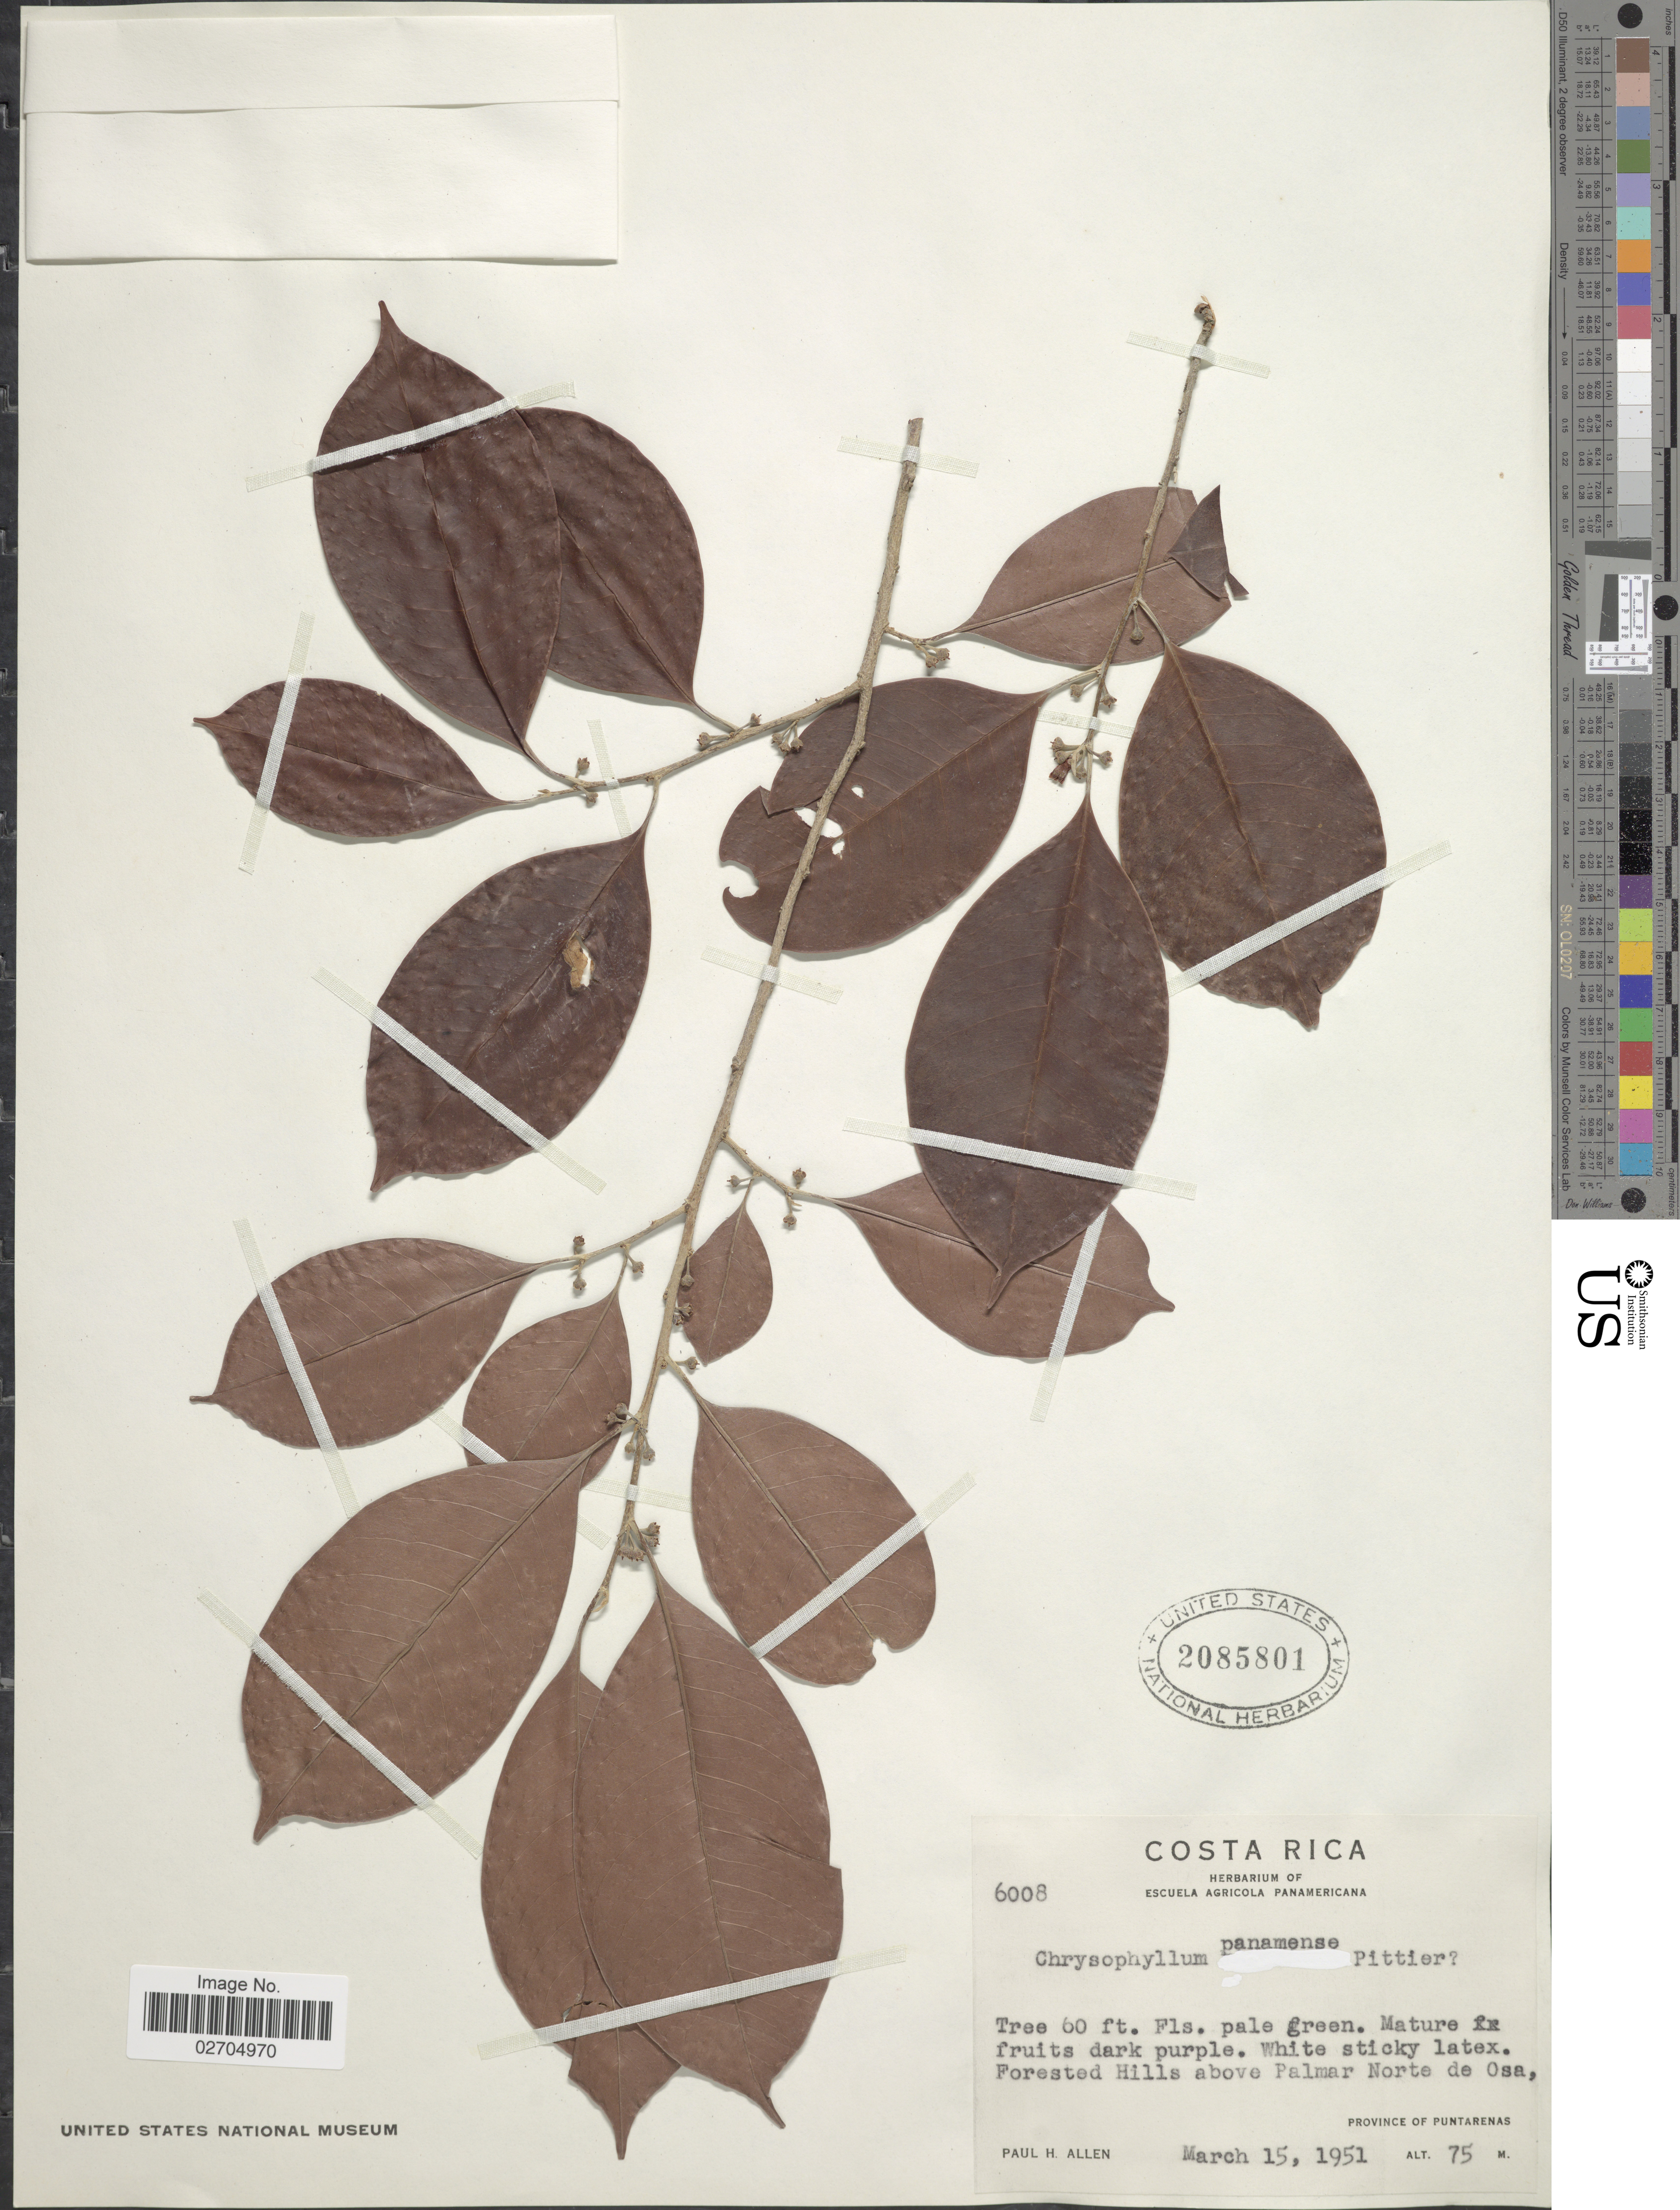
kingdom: Plantae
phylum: Tracheophyta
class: Magnoliopsida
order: Ericales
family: Sapotaceae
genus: Chrysophyllum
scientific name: Chrysophyllum argenteum subsp. panamense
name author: Jacq.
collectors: P. H. Allen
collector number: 6008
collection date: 1951-03-15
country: Costa Rica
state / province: Puntarenas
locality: Forested Hills above Palmar Norte de Osa.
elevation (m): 75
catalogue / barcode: US 2085801